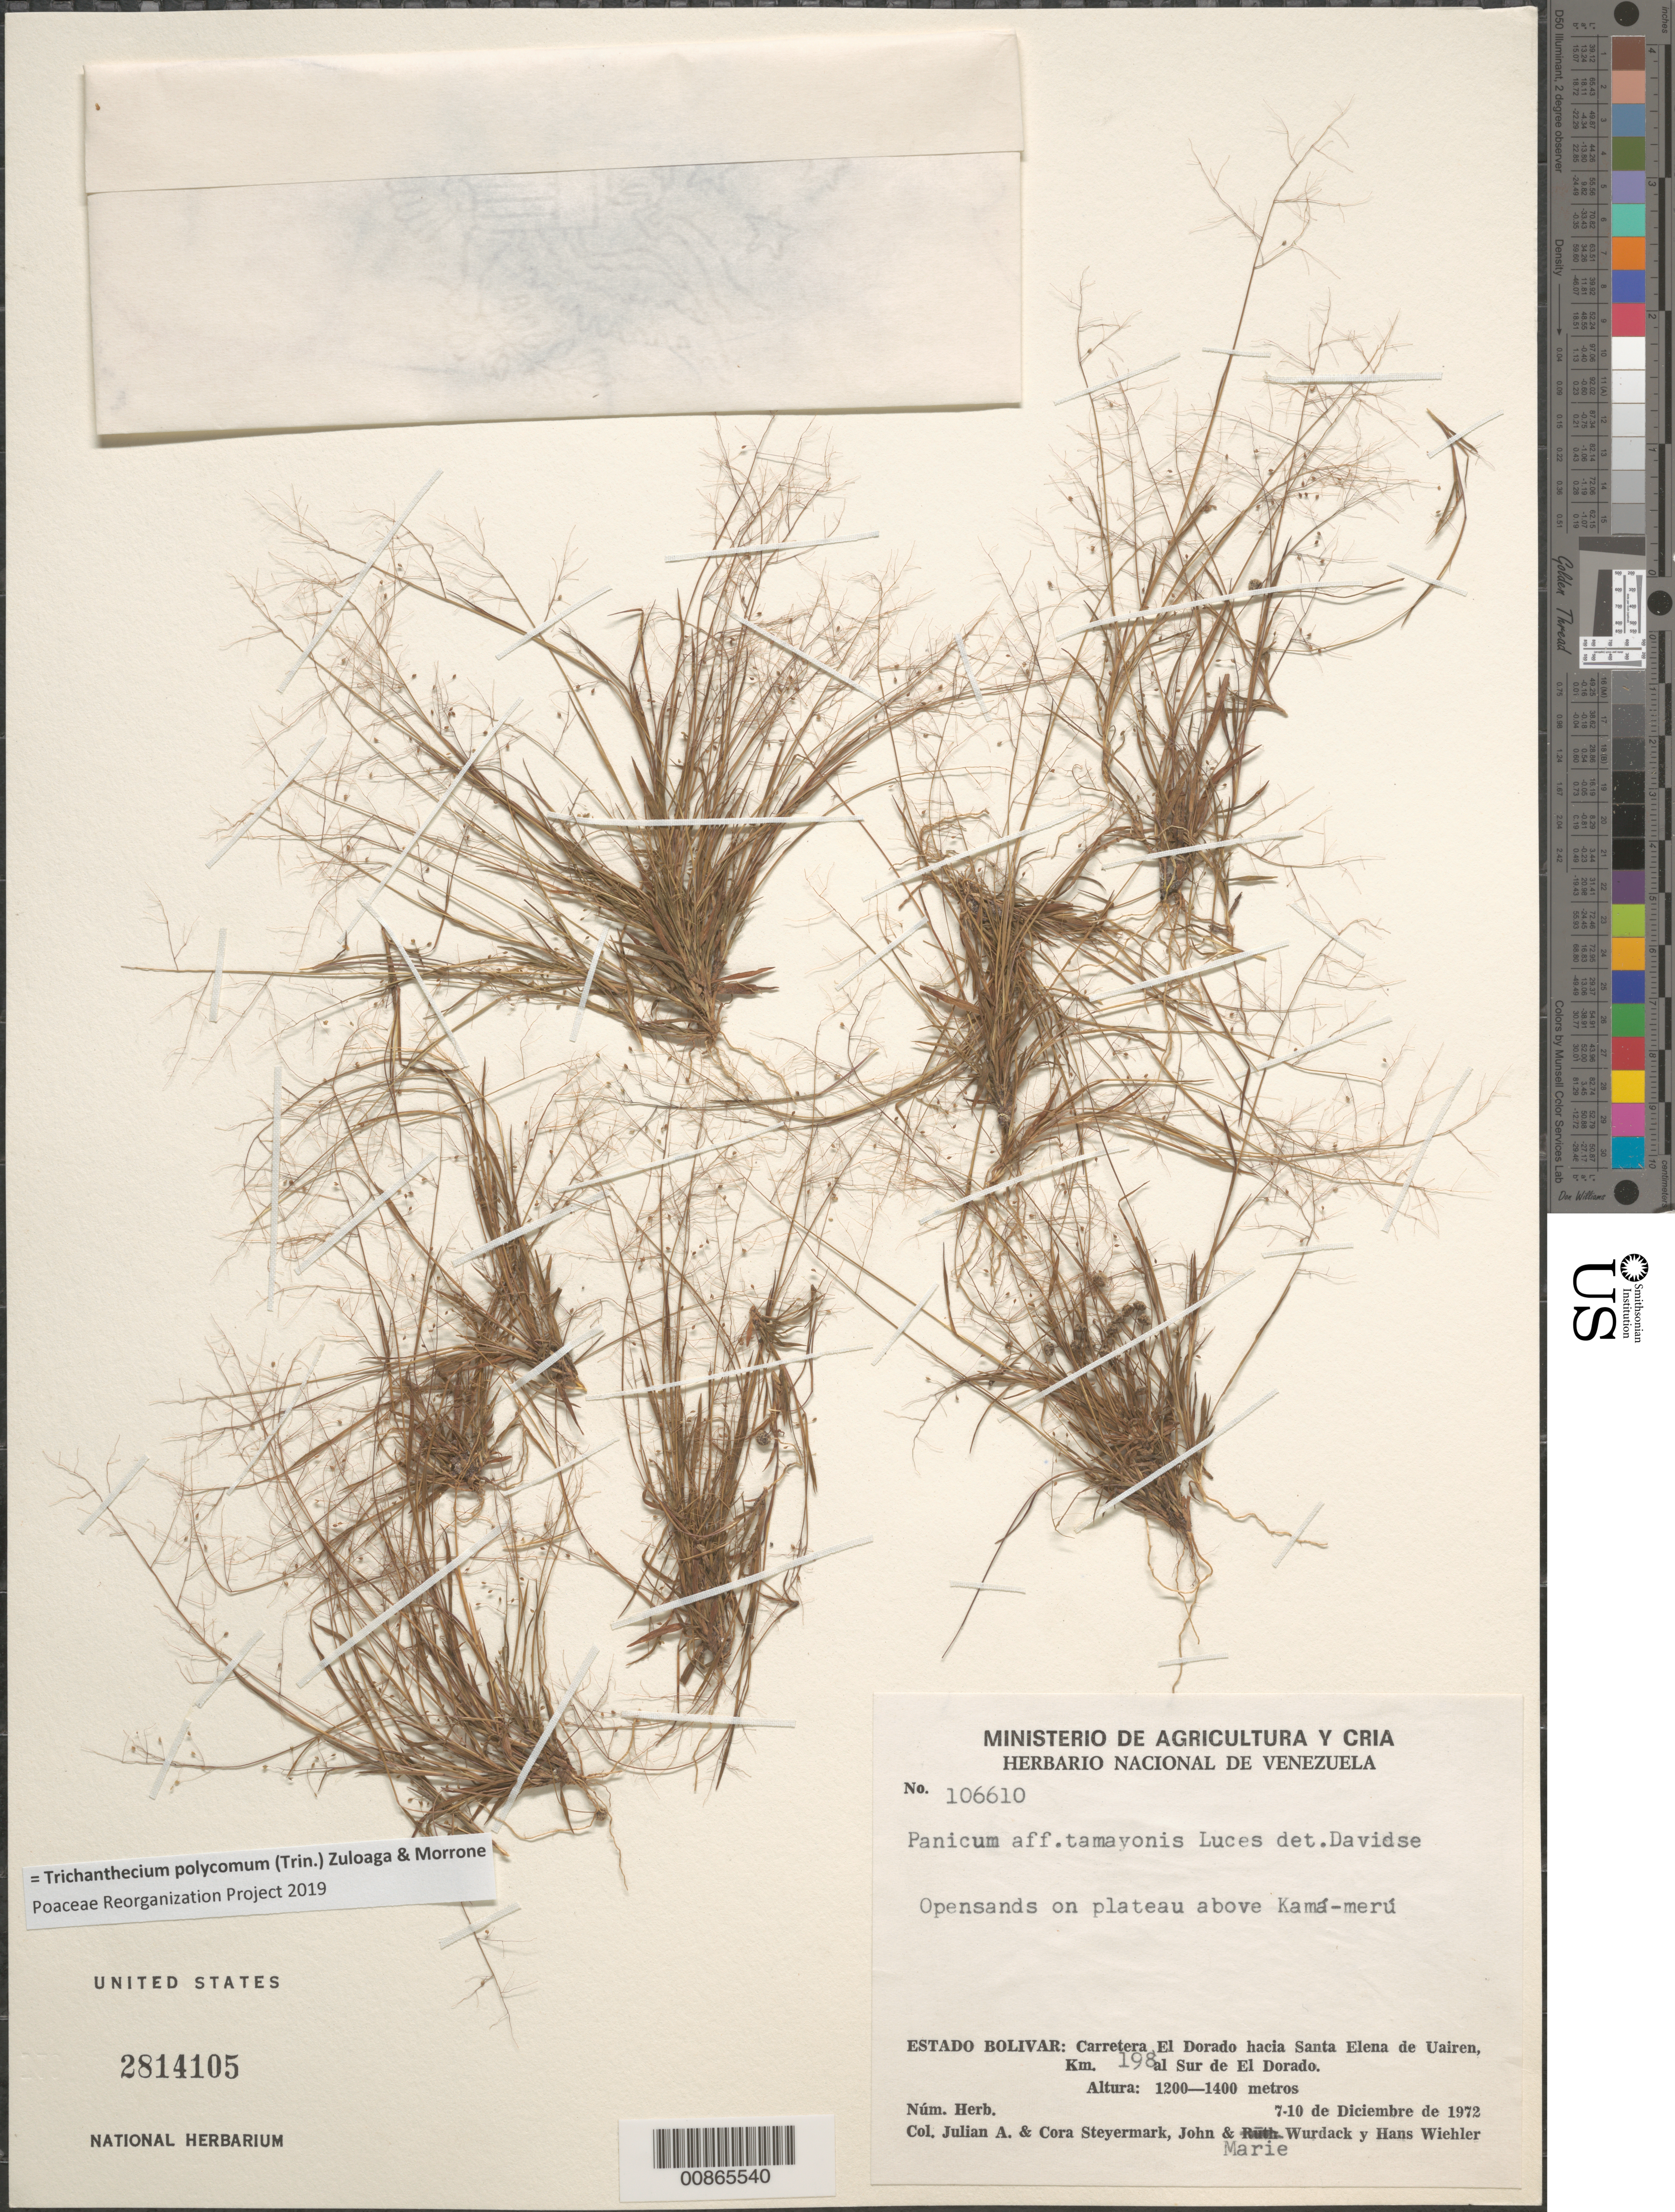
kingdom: Plantae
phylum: Tracheophyta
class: Liliopsida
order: Poales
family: Poaceae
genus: Trichanthecium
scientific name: Trichanthecium polycomum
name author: (Trin.) Zuloaga & Morrone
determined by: Poaceae Reorganization Project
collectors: J. Steyermark, C. Steyermark, J. J. Wurdack & M. L. Wurdack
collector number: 106610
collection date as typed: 7-Dec-72 to 10-Dec-72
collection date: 1972-12-07/1972-12-10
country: Venezuela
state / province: Bolívar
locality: Carretera El Dorado hacia Santa Elena de Uarien, km 198 al Sur de El Dorado, above Kamá-merú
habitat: Open sands on plateau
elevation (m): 1200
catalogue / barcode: US 2814105